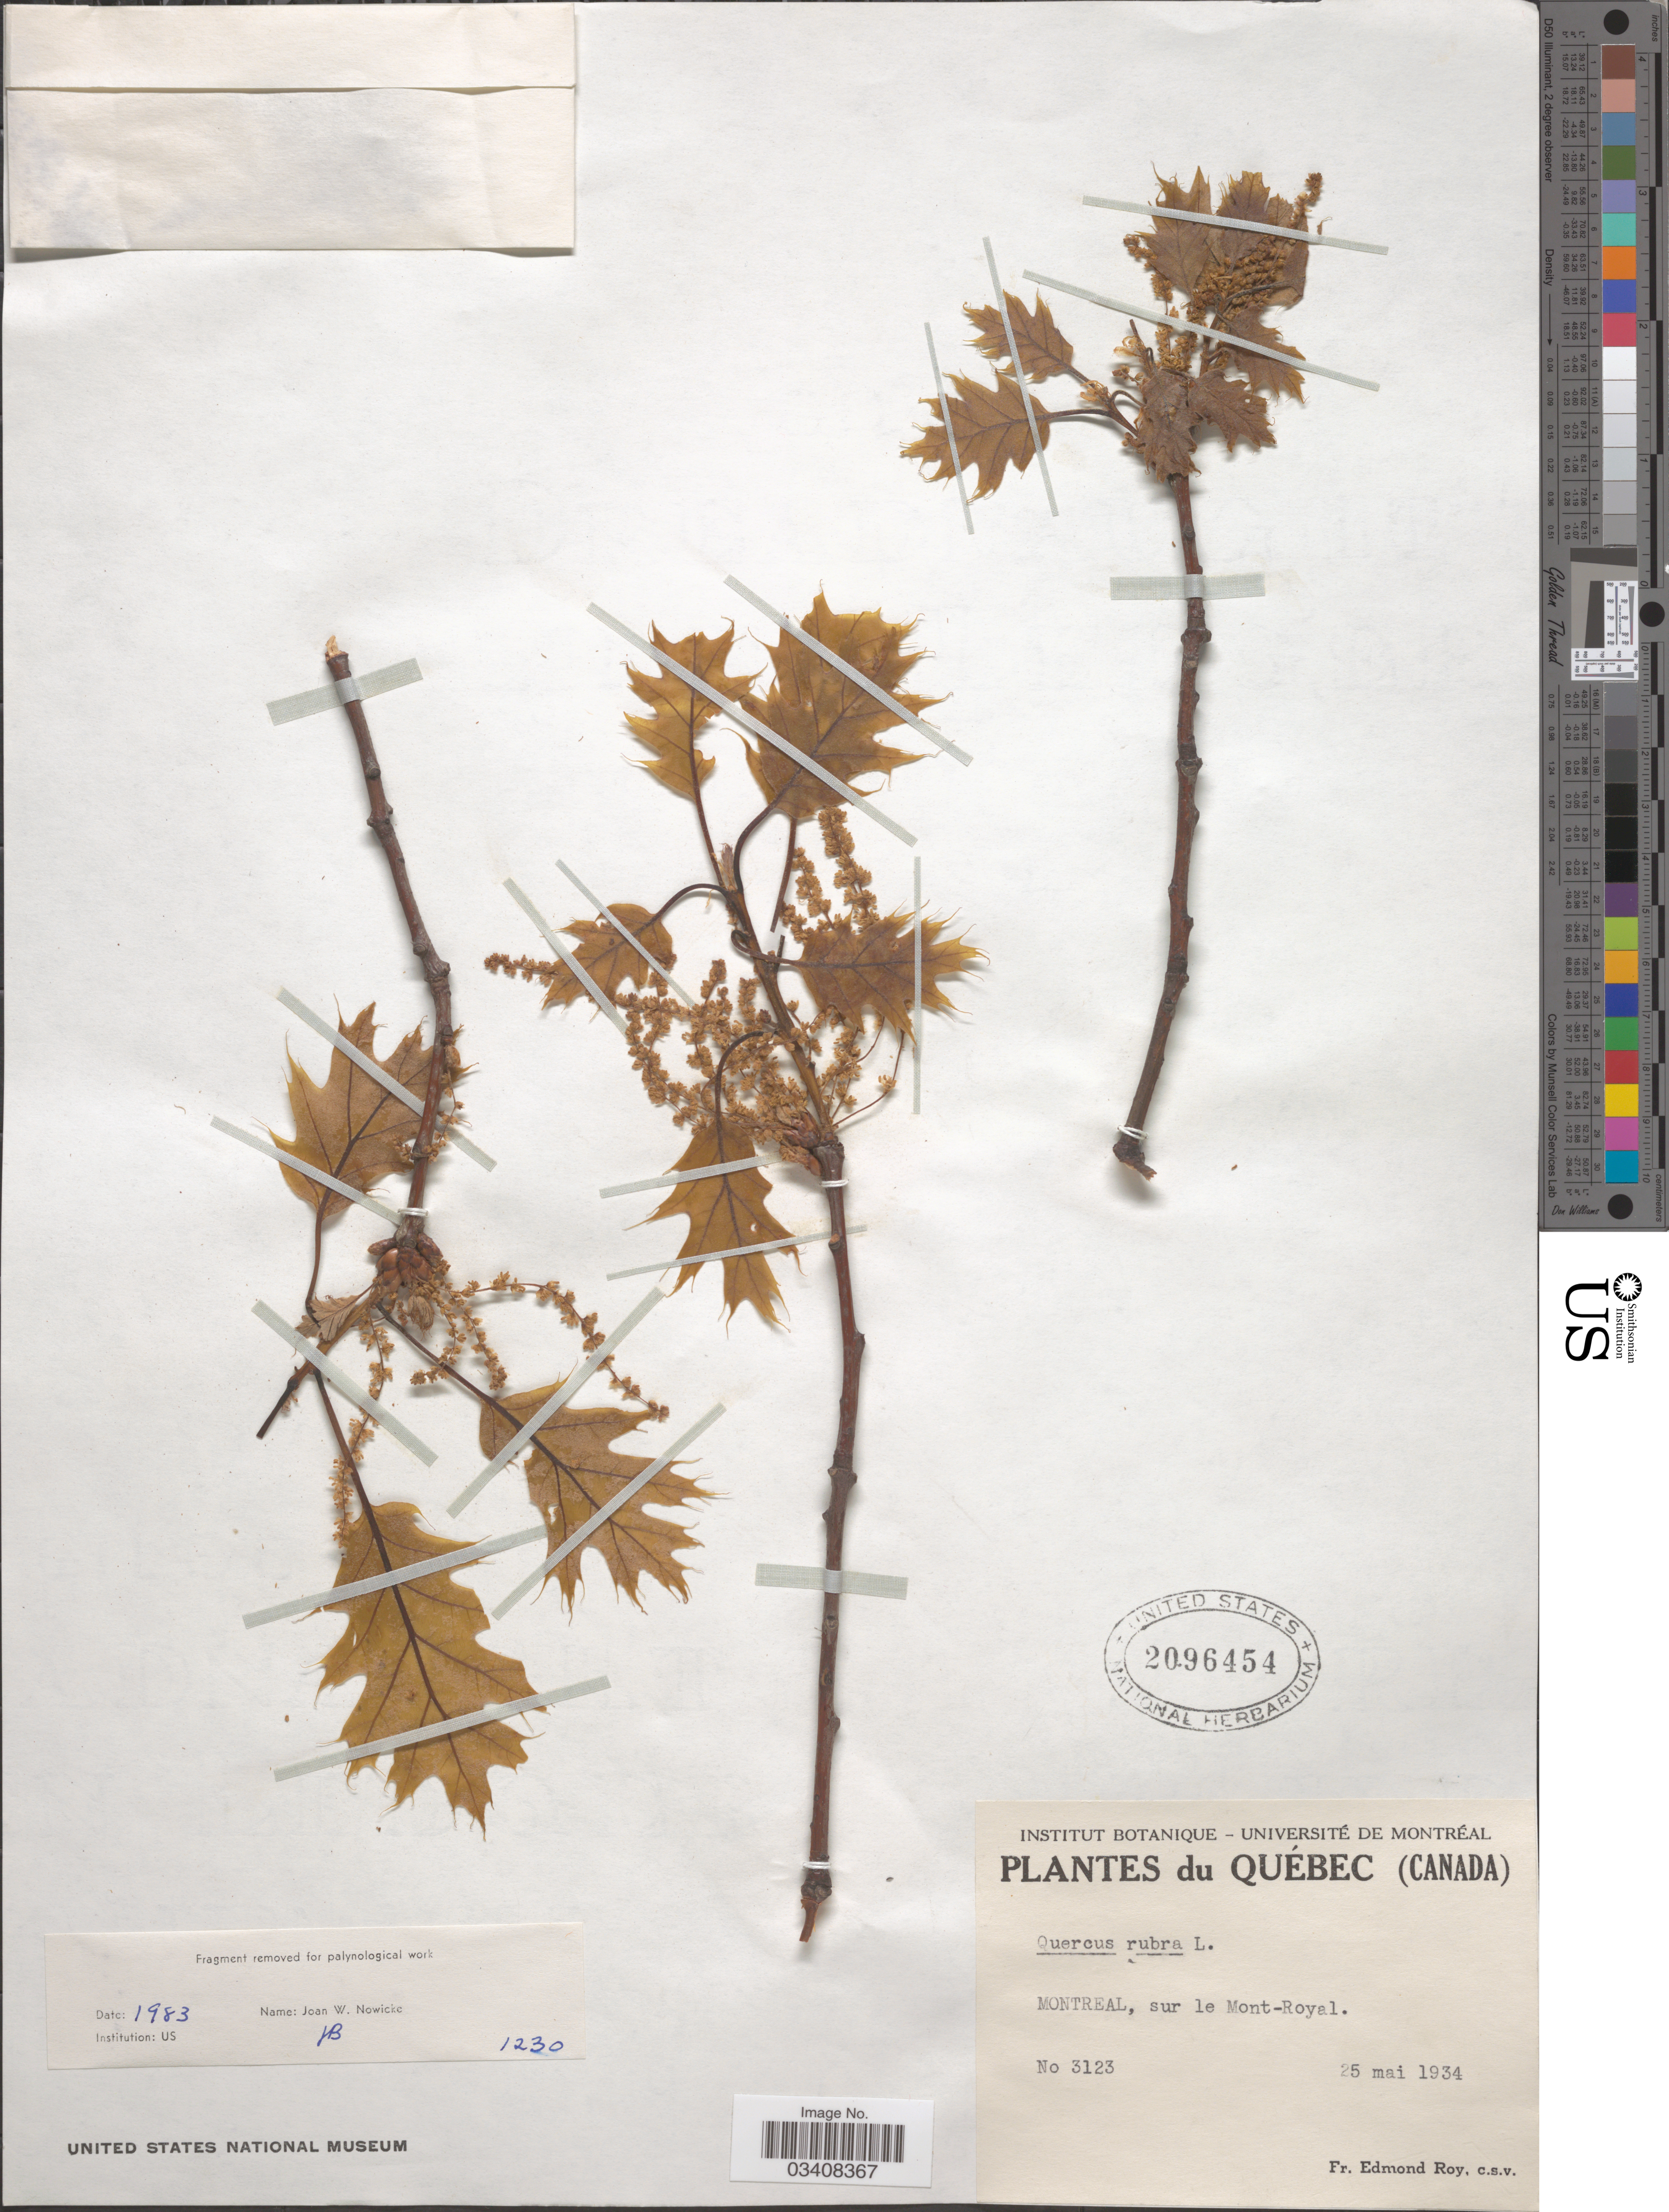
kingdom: Plantae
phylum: Tracheophyta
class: Magnoliopsida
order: Fagales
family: Fagaceae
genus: Quercus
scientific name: Quercus rubra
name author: L.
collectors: E. Roy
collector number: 3123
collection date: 1934-05-25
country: Canada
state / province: Quebec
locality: Montreal, sur le Mont-Royal.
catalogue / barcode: US 2096454